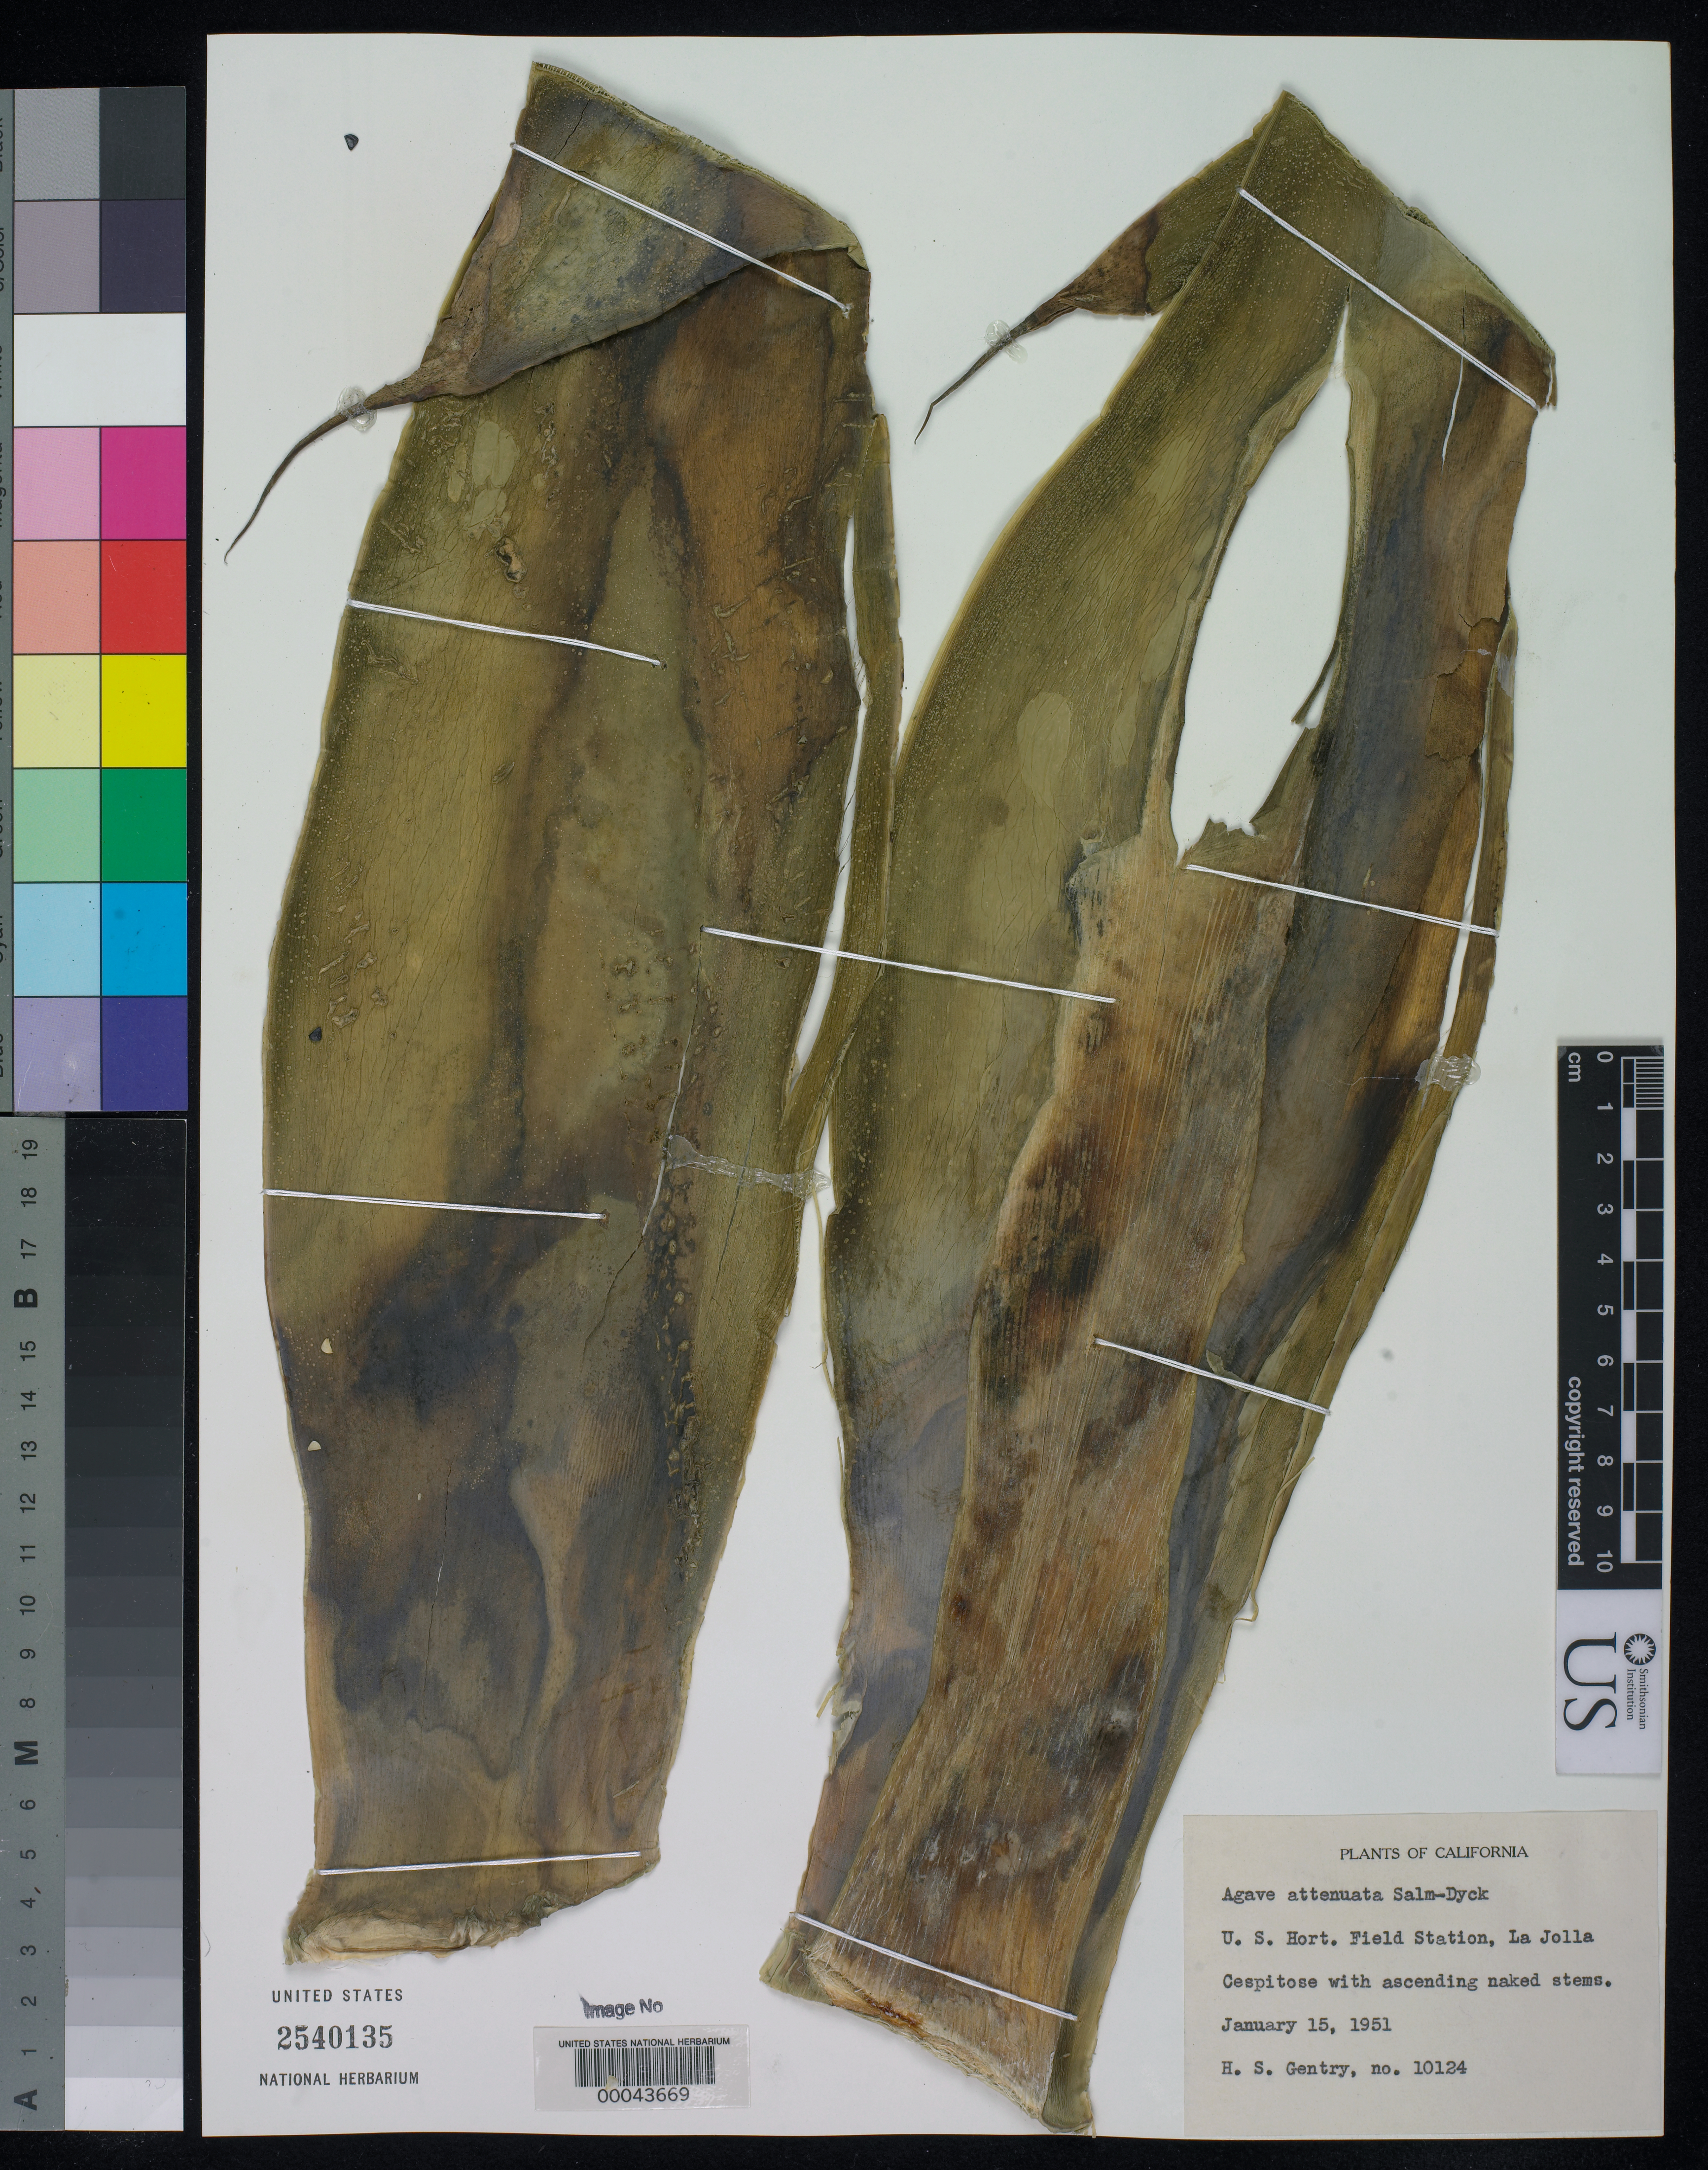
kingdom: Plantae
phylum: Tracheophyta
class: Liliopsida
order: Asparagales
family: Asparagaceae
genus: Agave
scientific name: Agave attenuata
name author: Salm-Dyck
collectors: H. S. Gentry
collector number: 10124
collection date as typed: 15 Jan 1951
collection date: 1951-01-15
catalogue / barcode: US 2540135